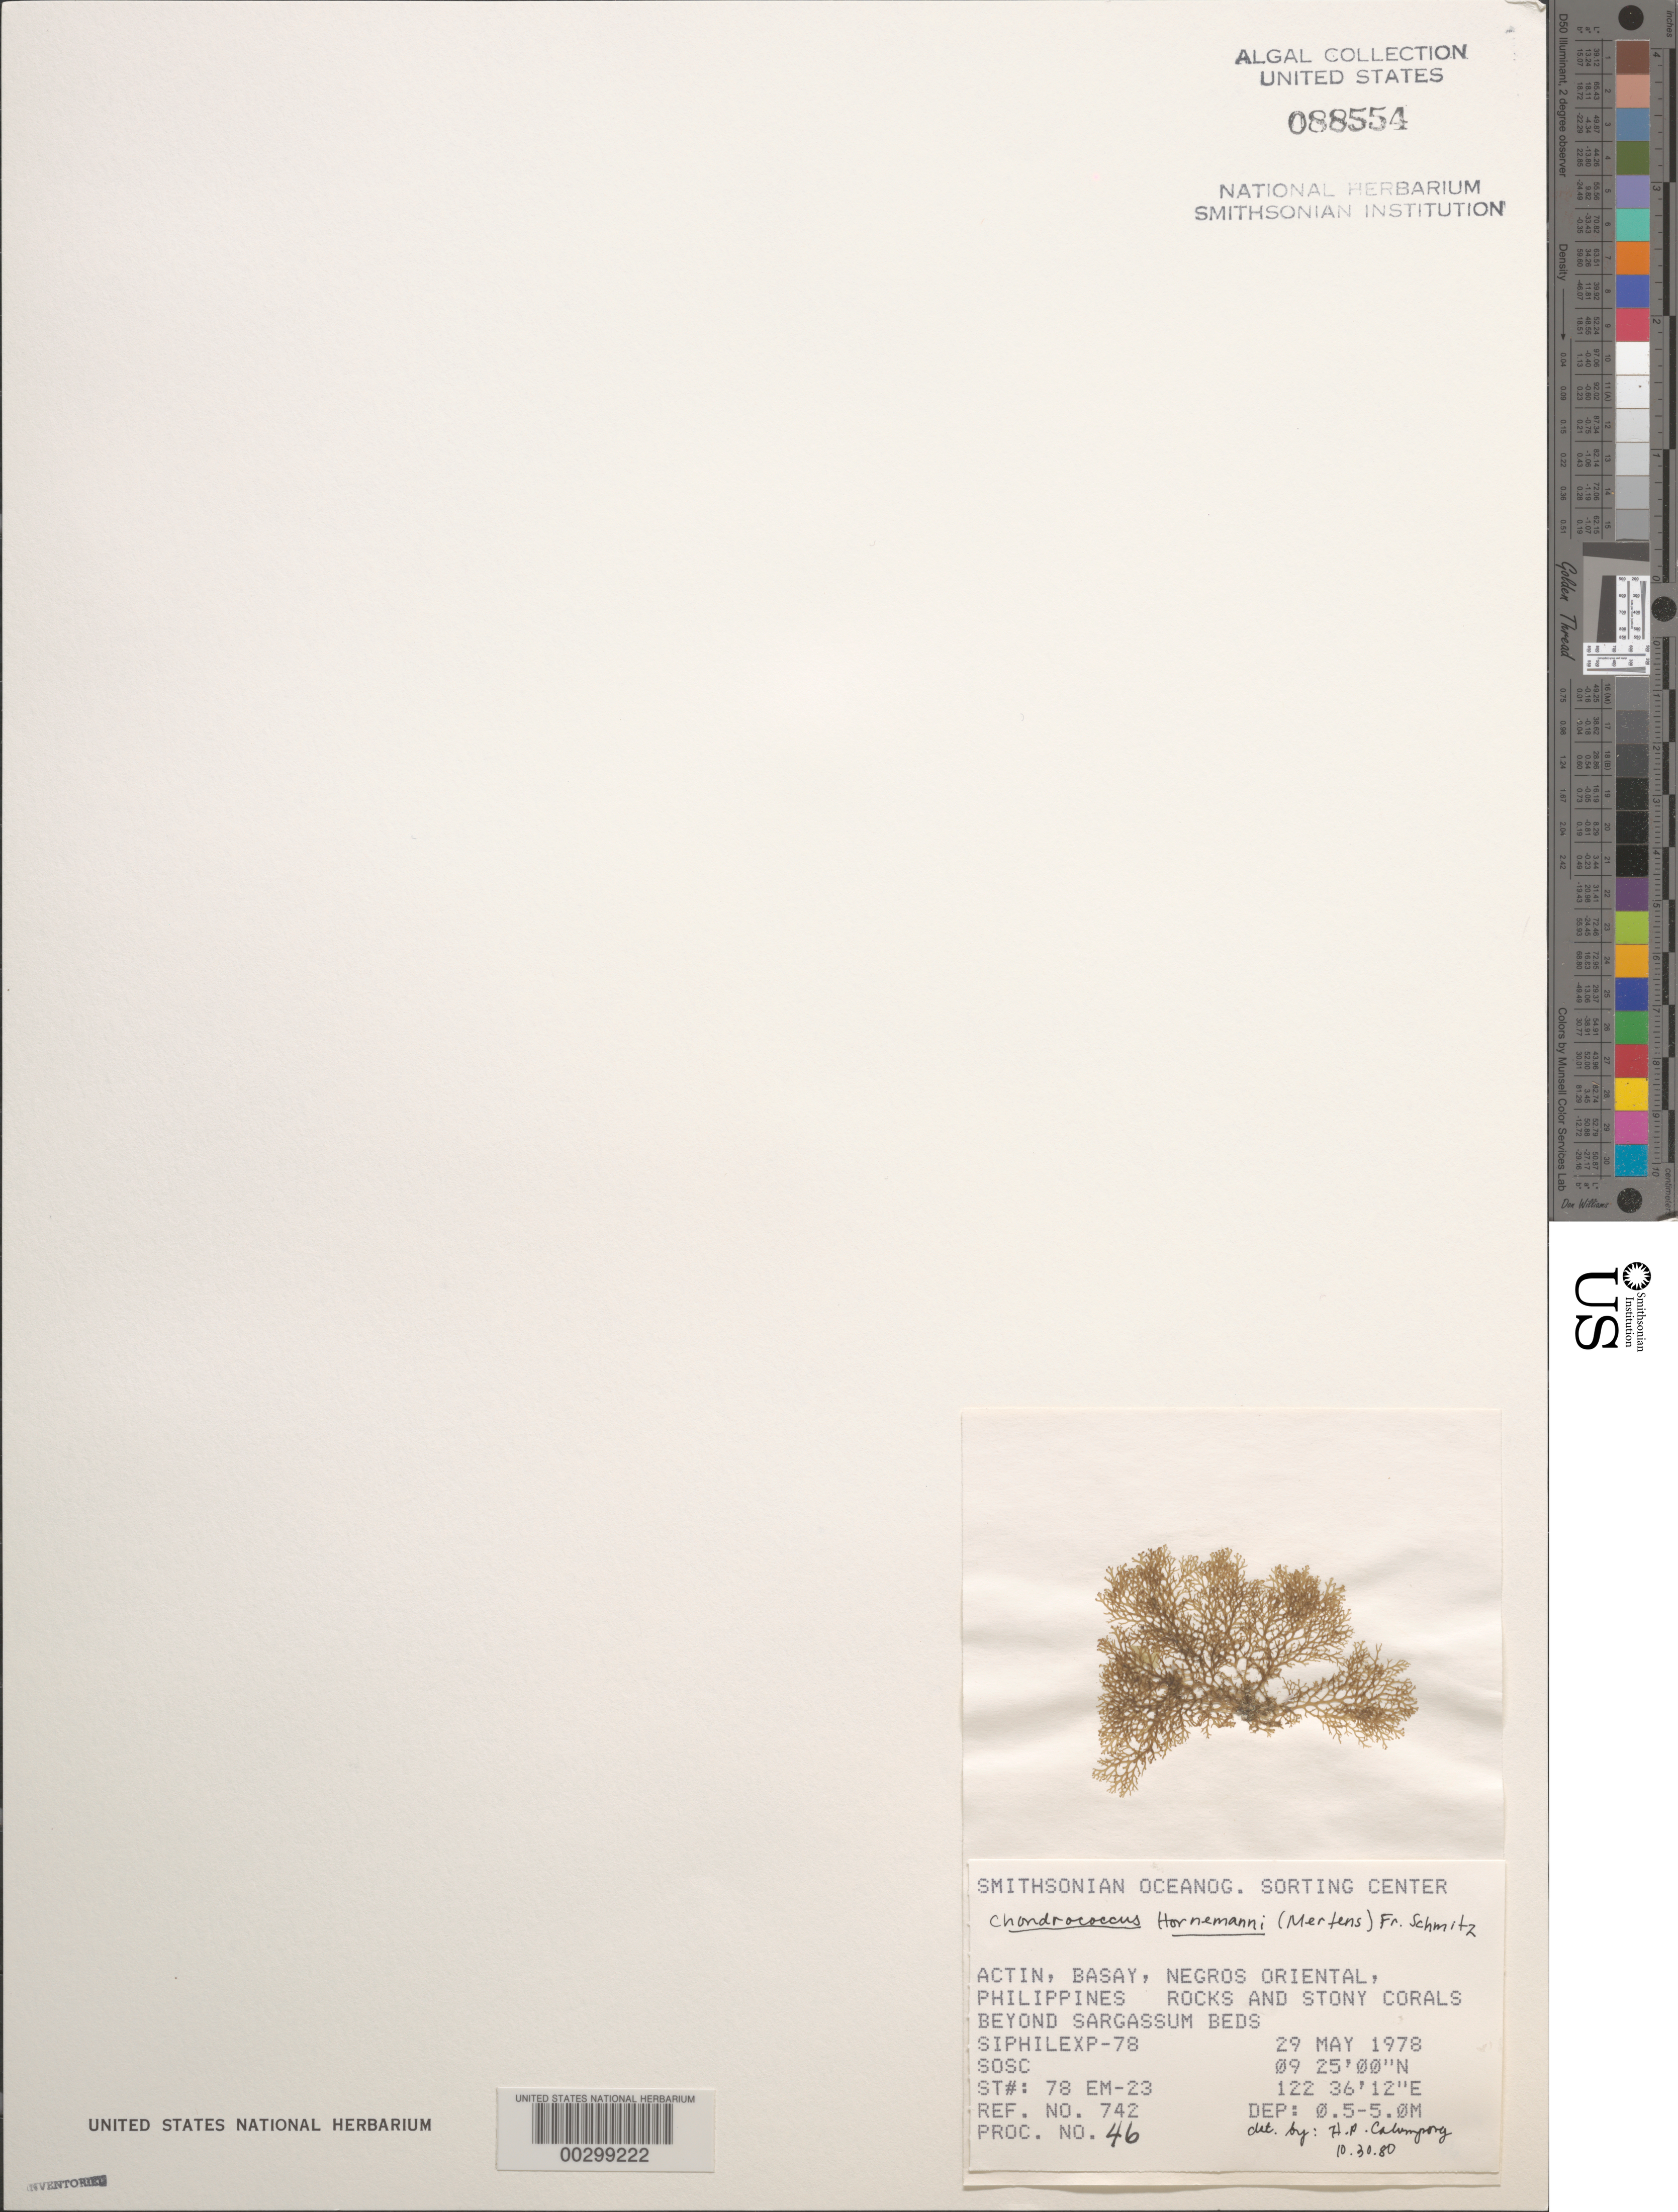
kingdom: Plantae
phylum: Rhodophyta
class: Florideophyceae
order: Gigartinales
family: Rhizophyllidaceae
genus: Portieria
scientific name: Portieria hornemannii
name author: (Lyngbye) P.C. Silva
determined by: Algae name updating Project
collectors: SOSC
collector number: Station 78 Em-23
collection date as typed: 29 May 1978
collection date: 1978-05-29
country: Philippines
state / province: Central Visayas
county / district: Negros Oriental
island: Negros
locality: Actin, Basay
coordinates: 09 25'00"N, 122 36'12"E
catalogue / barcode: US 88554